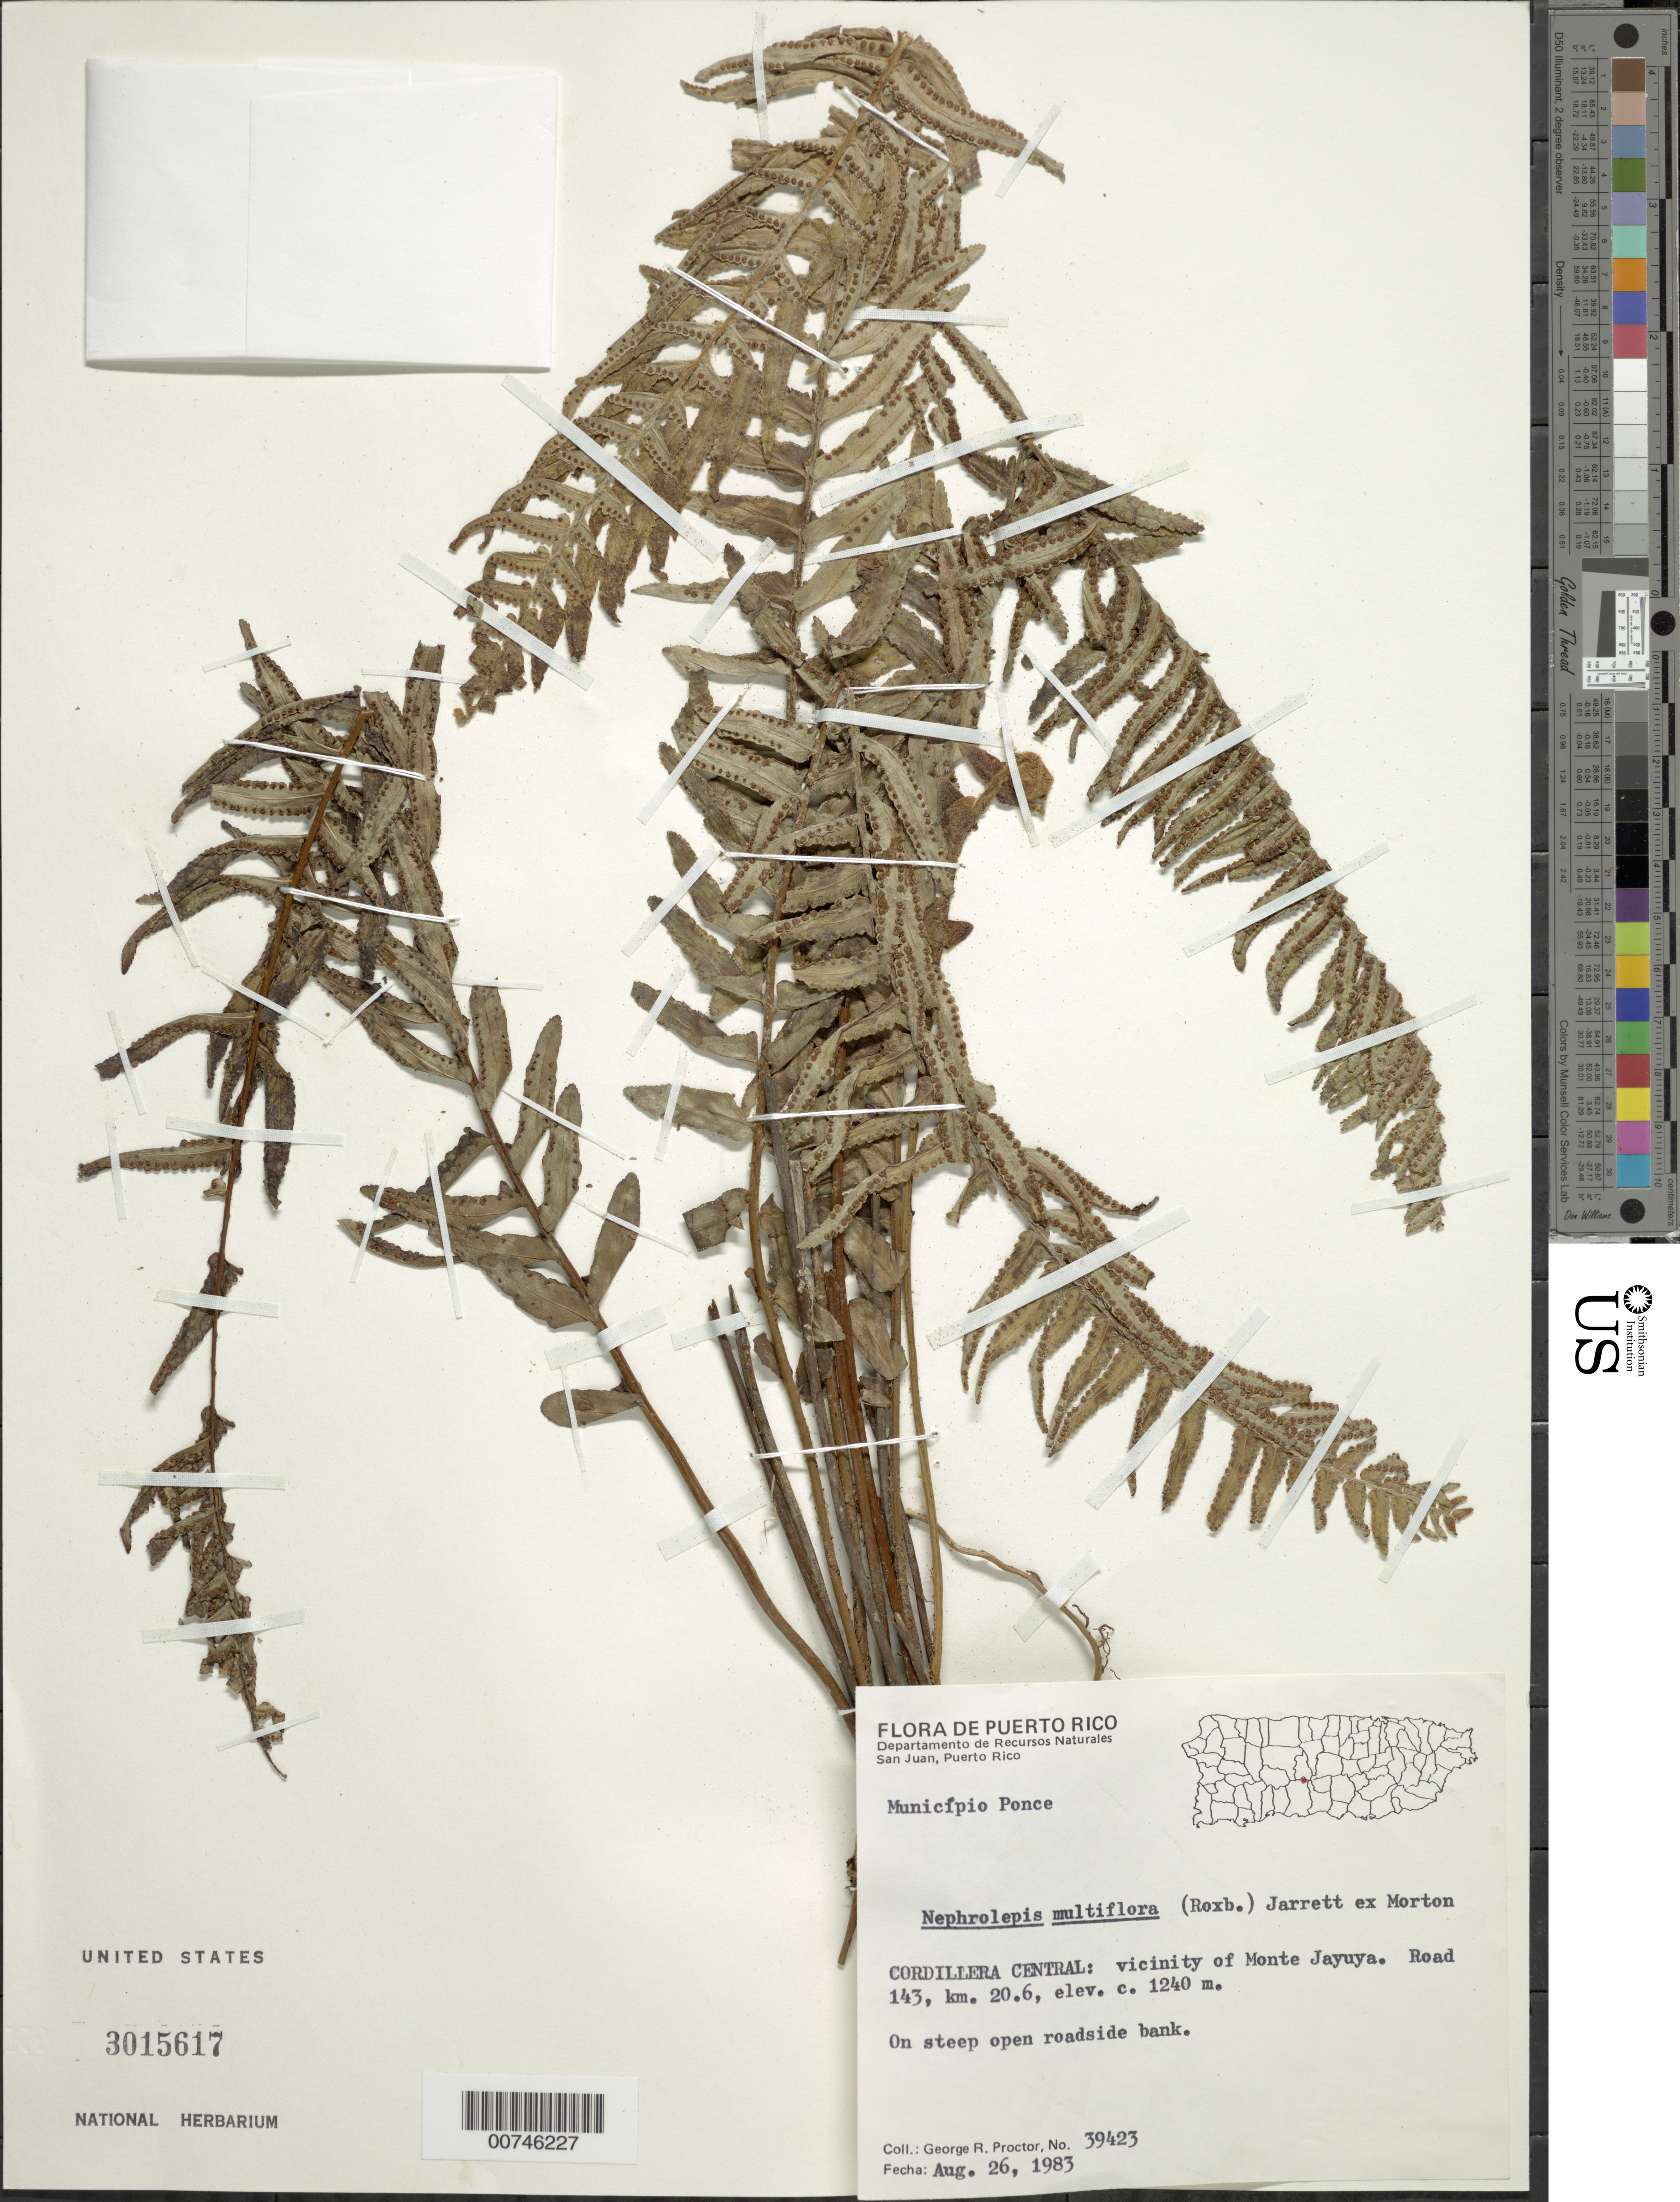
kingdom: Plantae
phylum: Tracheophyta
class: Polypodiopsida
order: Polypodiales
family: Nephrolepidaceae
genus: Nephrolepis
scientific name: Nephrolepis multiflora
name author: (Roxb.) F.M. Jarrett ex C.V. Morton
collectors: G. R. Proctor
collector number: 39423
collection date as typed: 26 Aug 1983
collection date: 1983-08-26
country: Puerto Rico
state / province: Ponce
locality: Cordillera Central: vicinity of Monte Jayuya. Road 143, km 20.6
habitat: On steep open roadside bank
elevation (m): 1240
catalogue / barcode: US 3015617